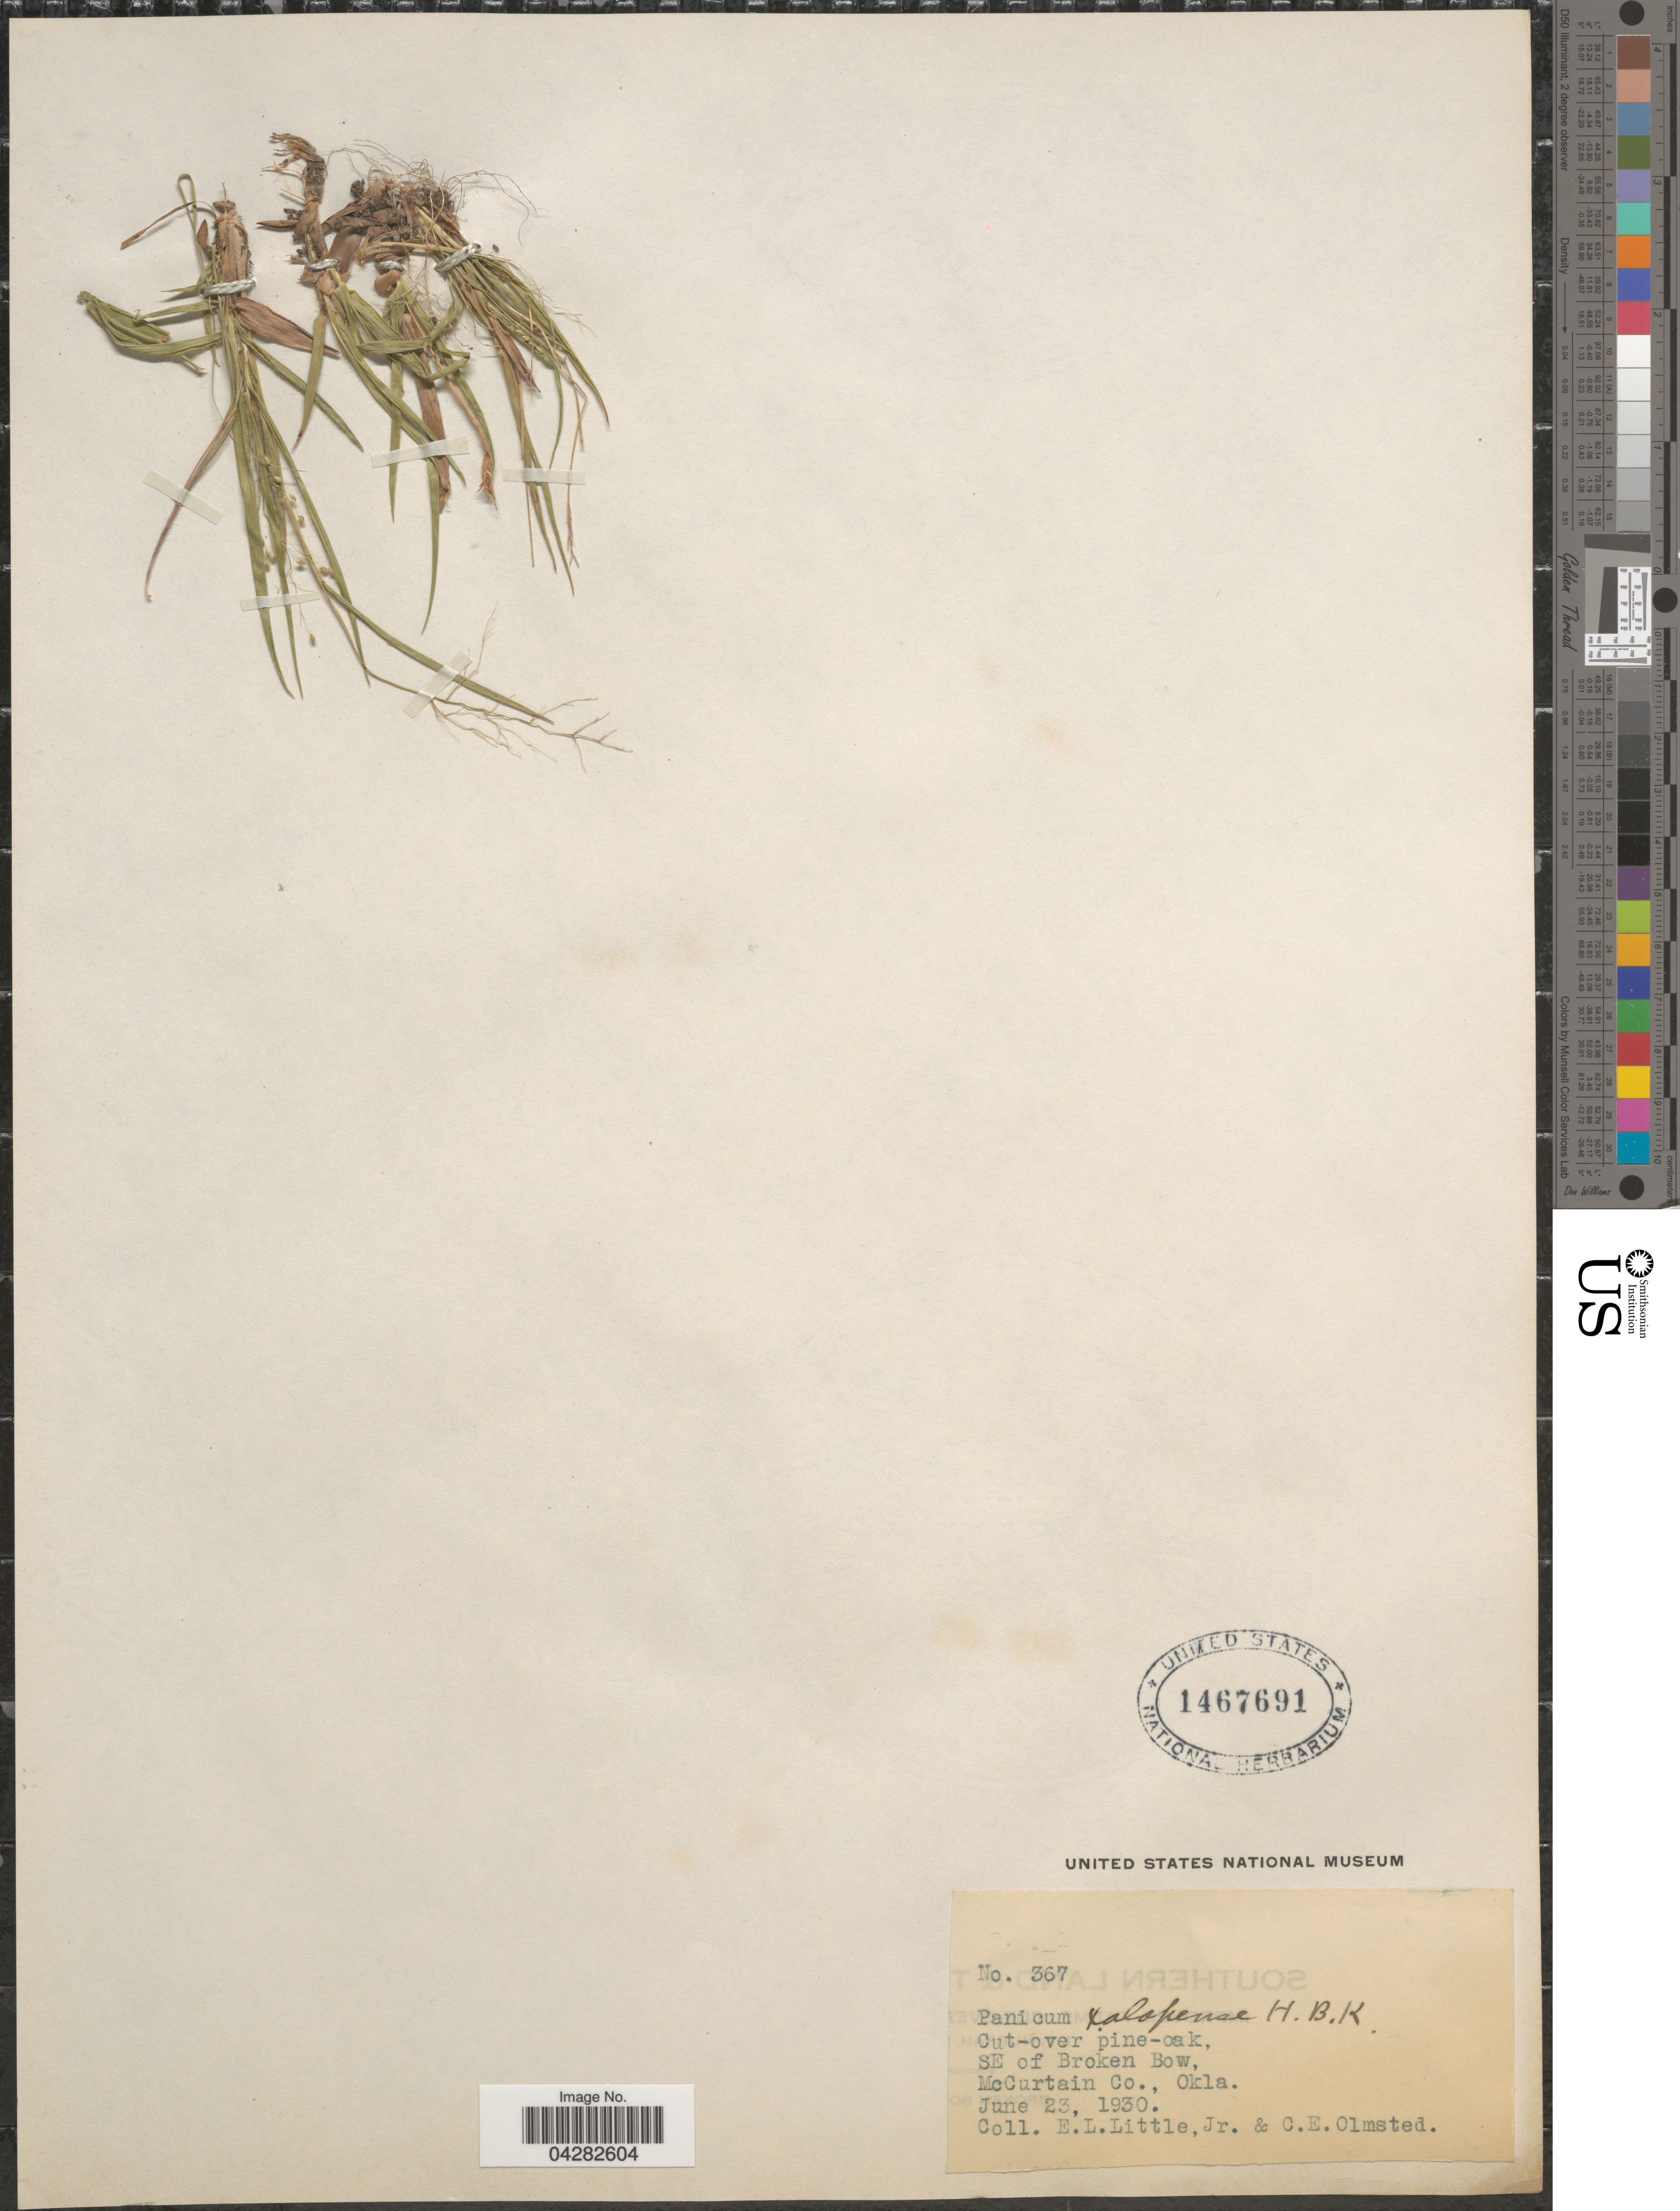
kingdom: Plantae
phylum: Tracheophyta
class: Liliopsida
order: Poales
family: Poaceae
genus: Dichanthelium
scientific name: Dichanthelium laxiflorum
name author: (Lam.) Gould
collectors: E. L. Little & C. Olmsted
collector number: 367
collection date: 1930-06-23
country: United States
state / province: Oklahoma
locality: SE of Broken Bow, McCurtain Co.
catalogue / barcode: US 1467691